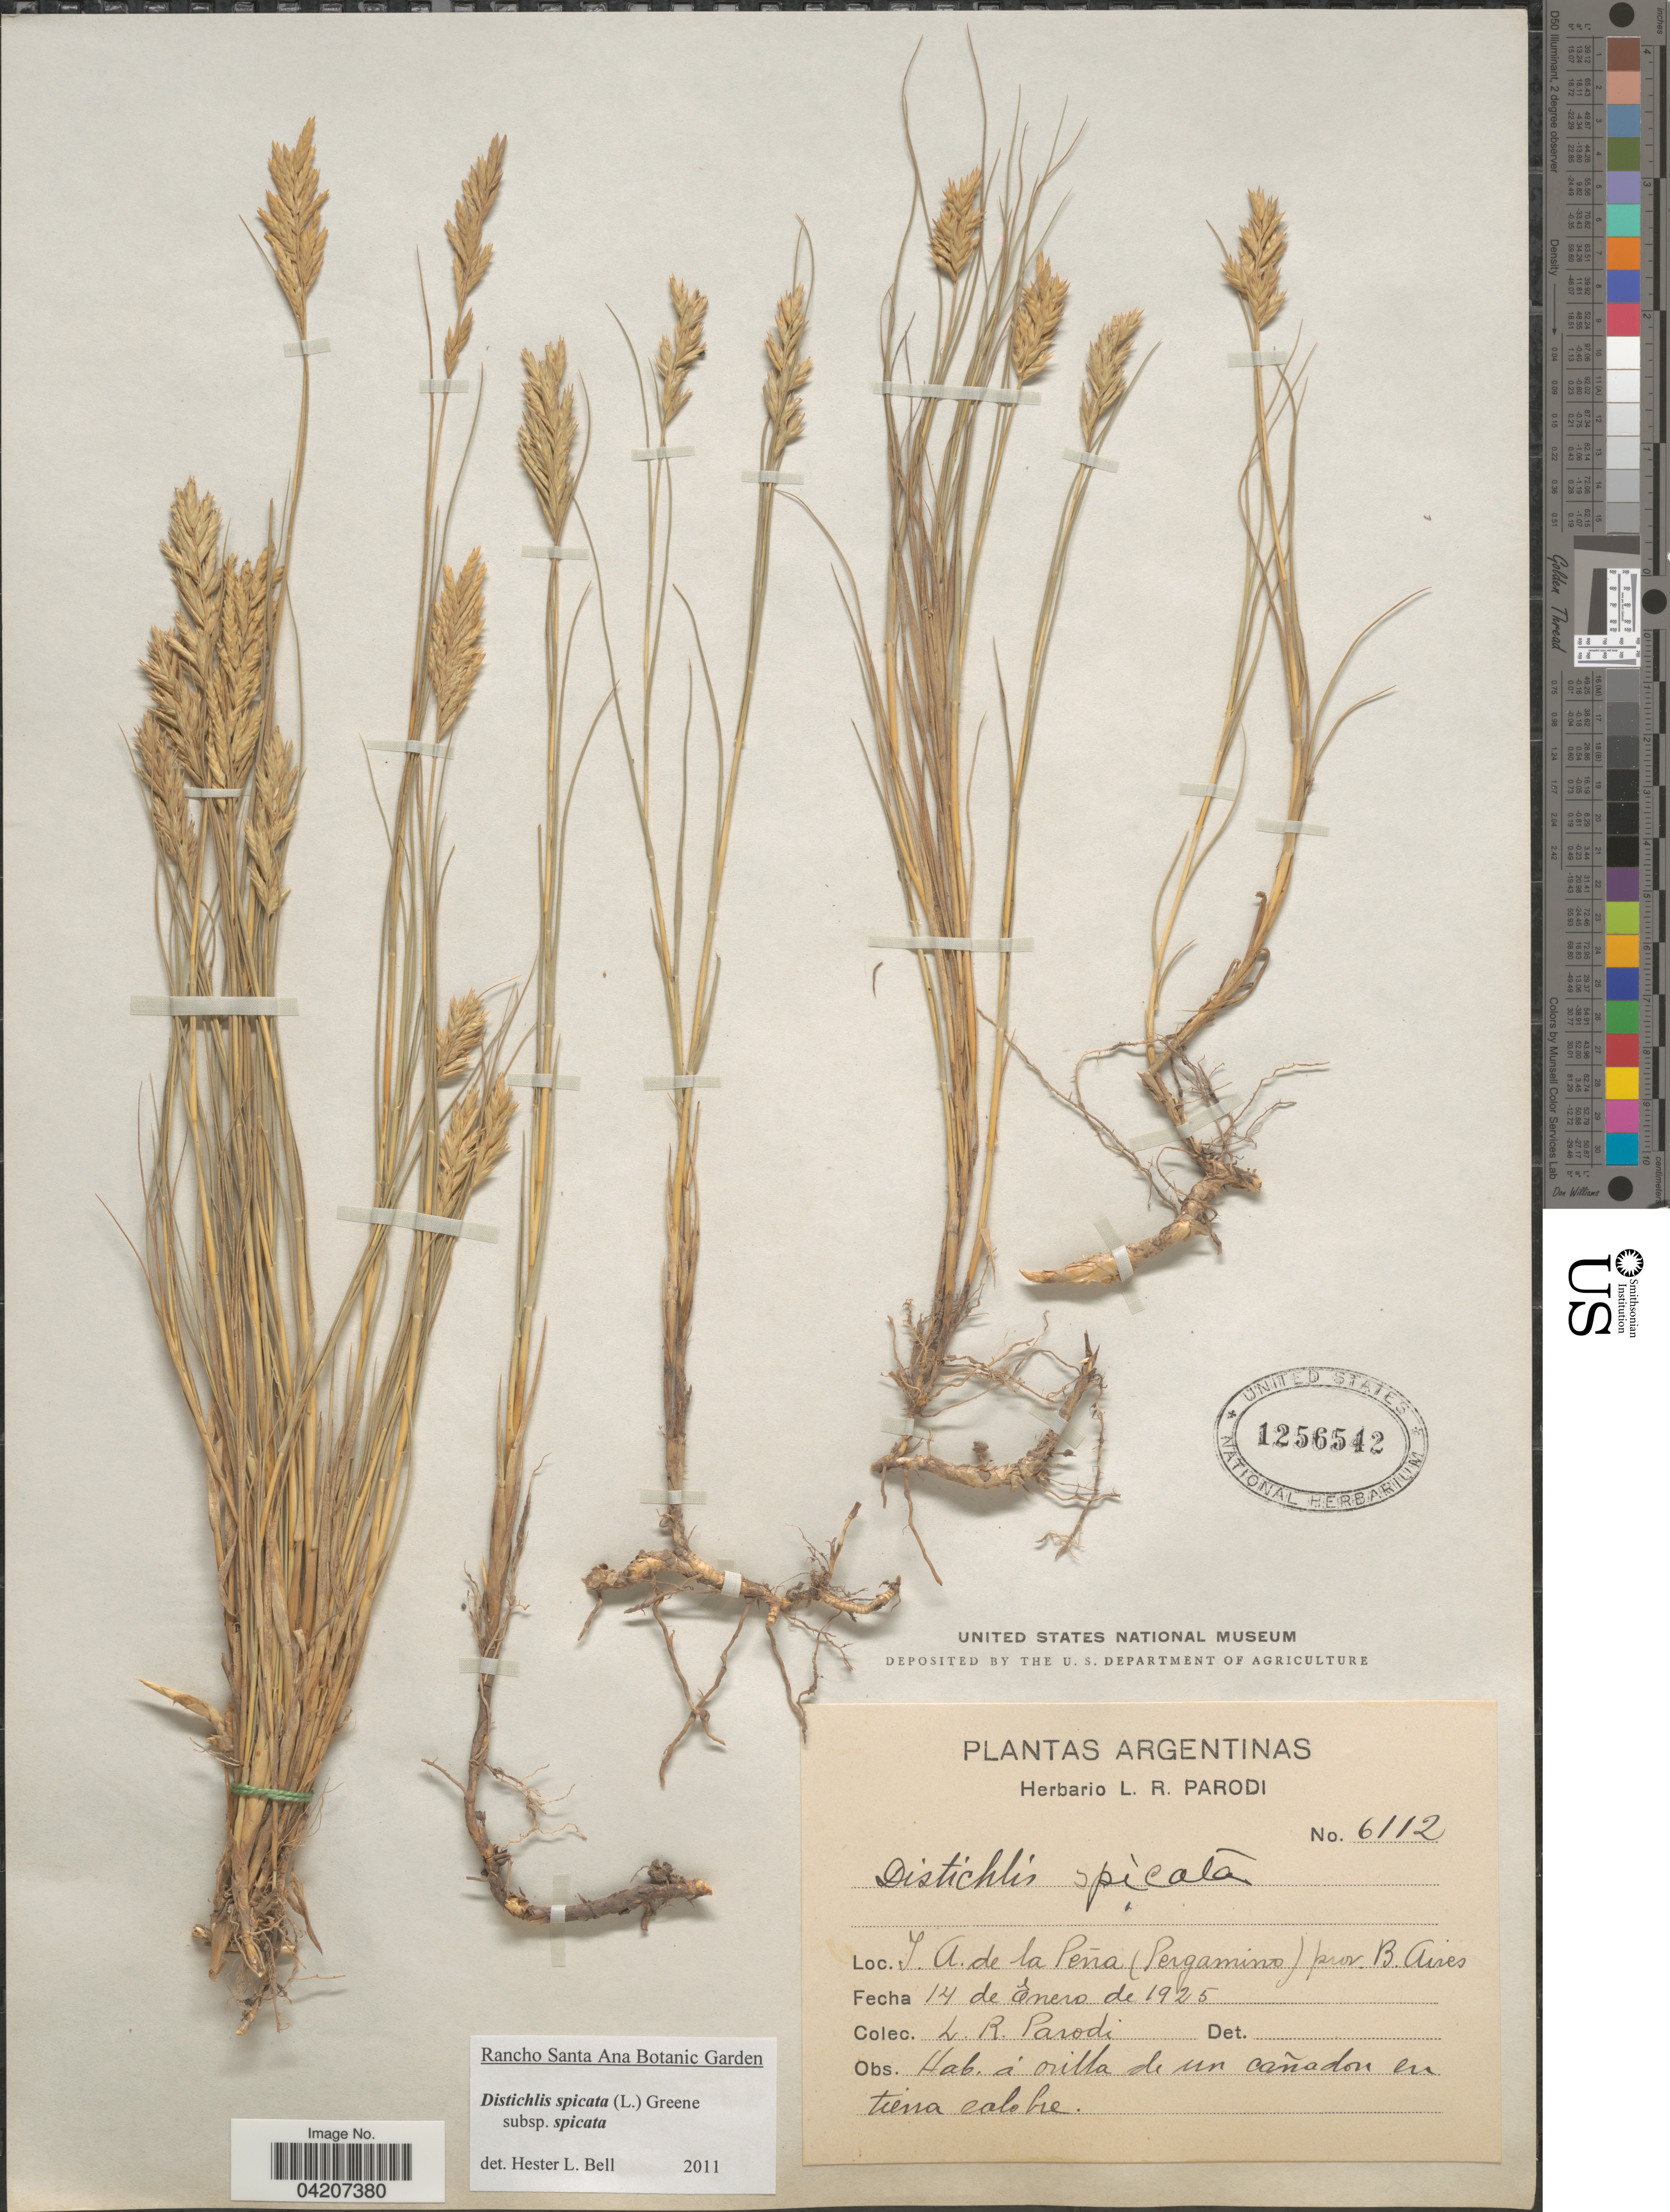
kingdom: Plantae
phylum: Tracheophyta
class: Liliopsida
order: Poales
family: Poaceae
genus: Distichlis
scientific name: Distichlis spicata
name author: (L.) Greene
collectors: L. R. Parodi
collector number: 6112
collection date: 1925-01-14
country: Argentina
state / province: Buenos Aires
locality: J. A. de la Peña (Pergamino).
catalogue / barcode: US 1256542